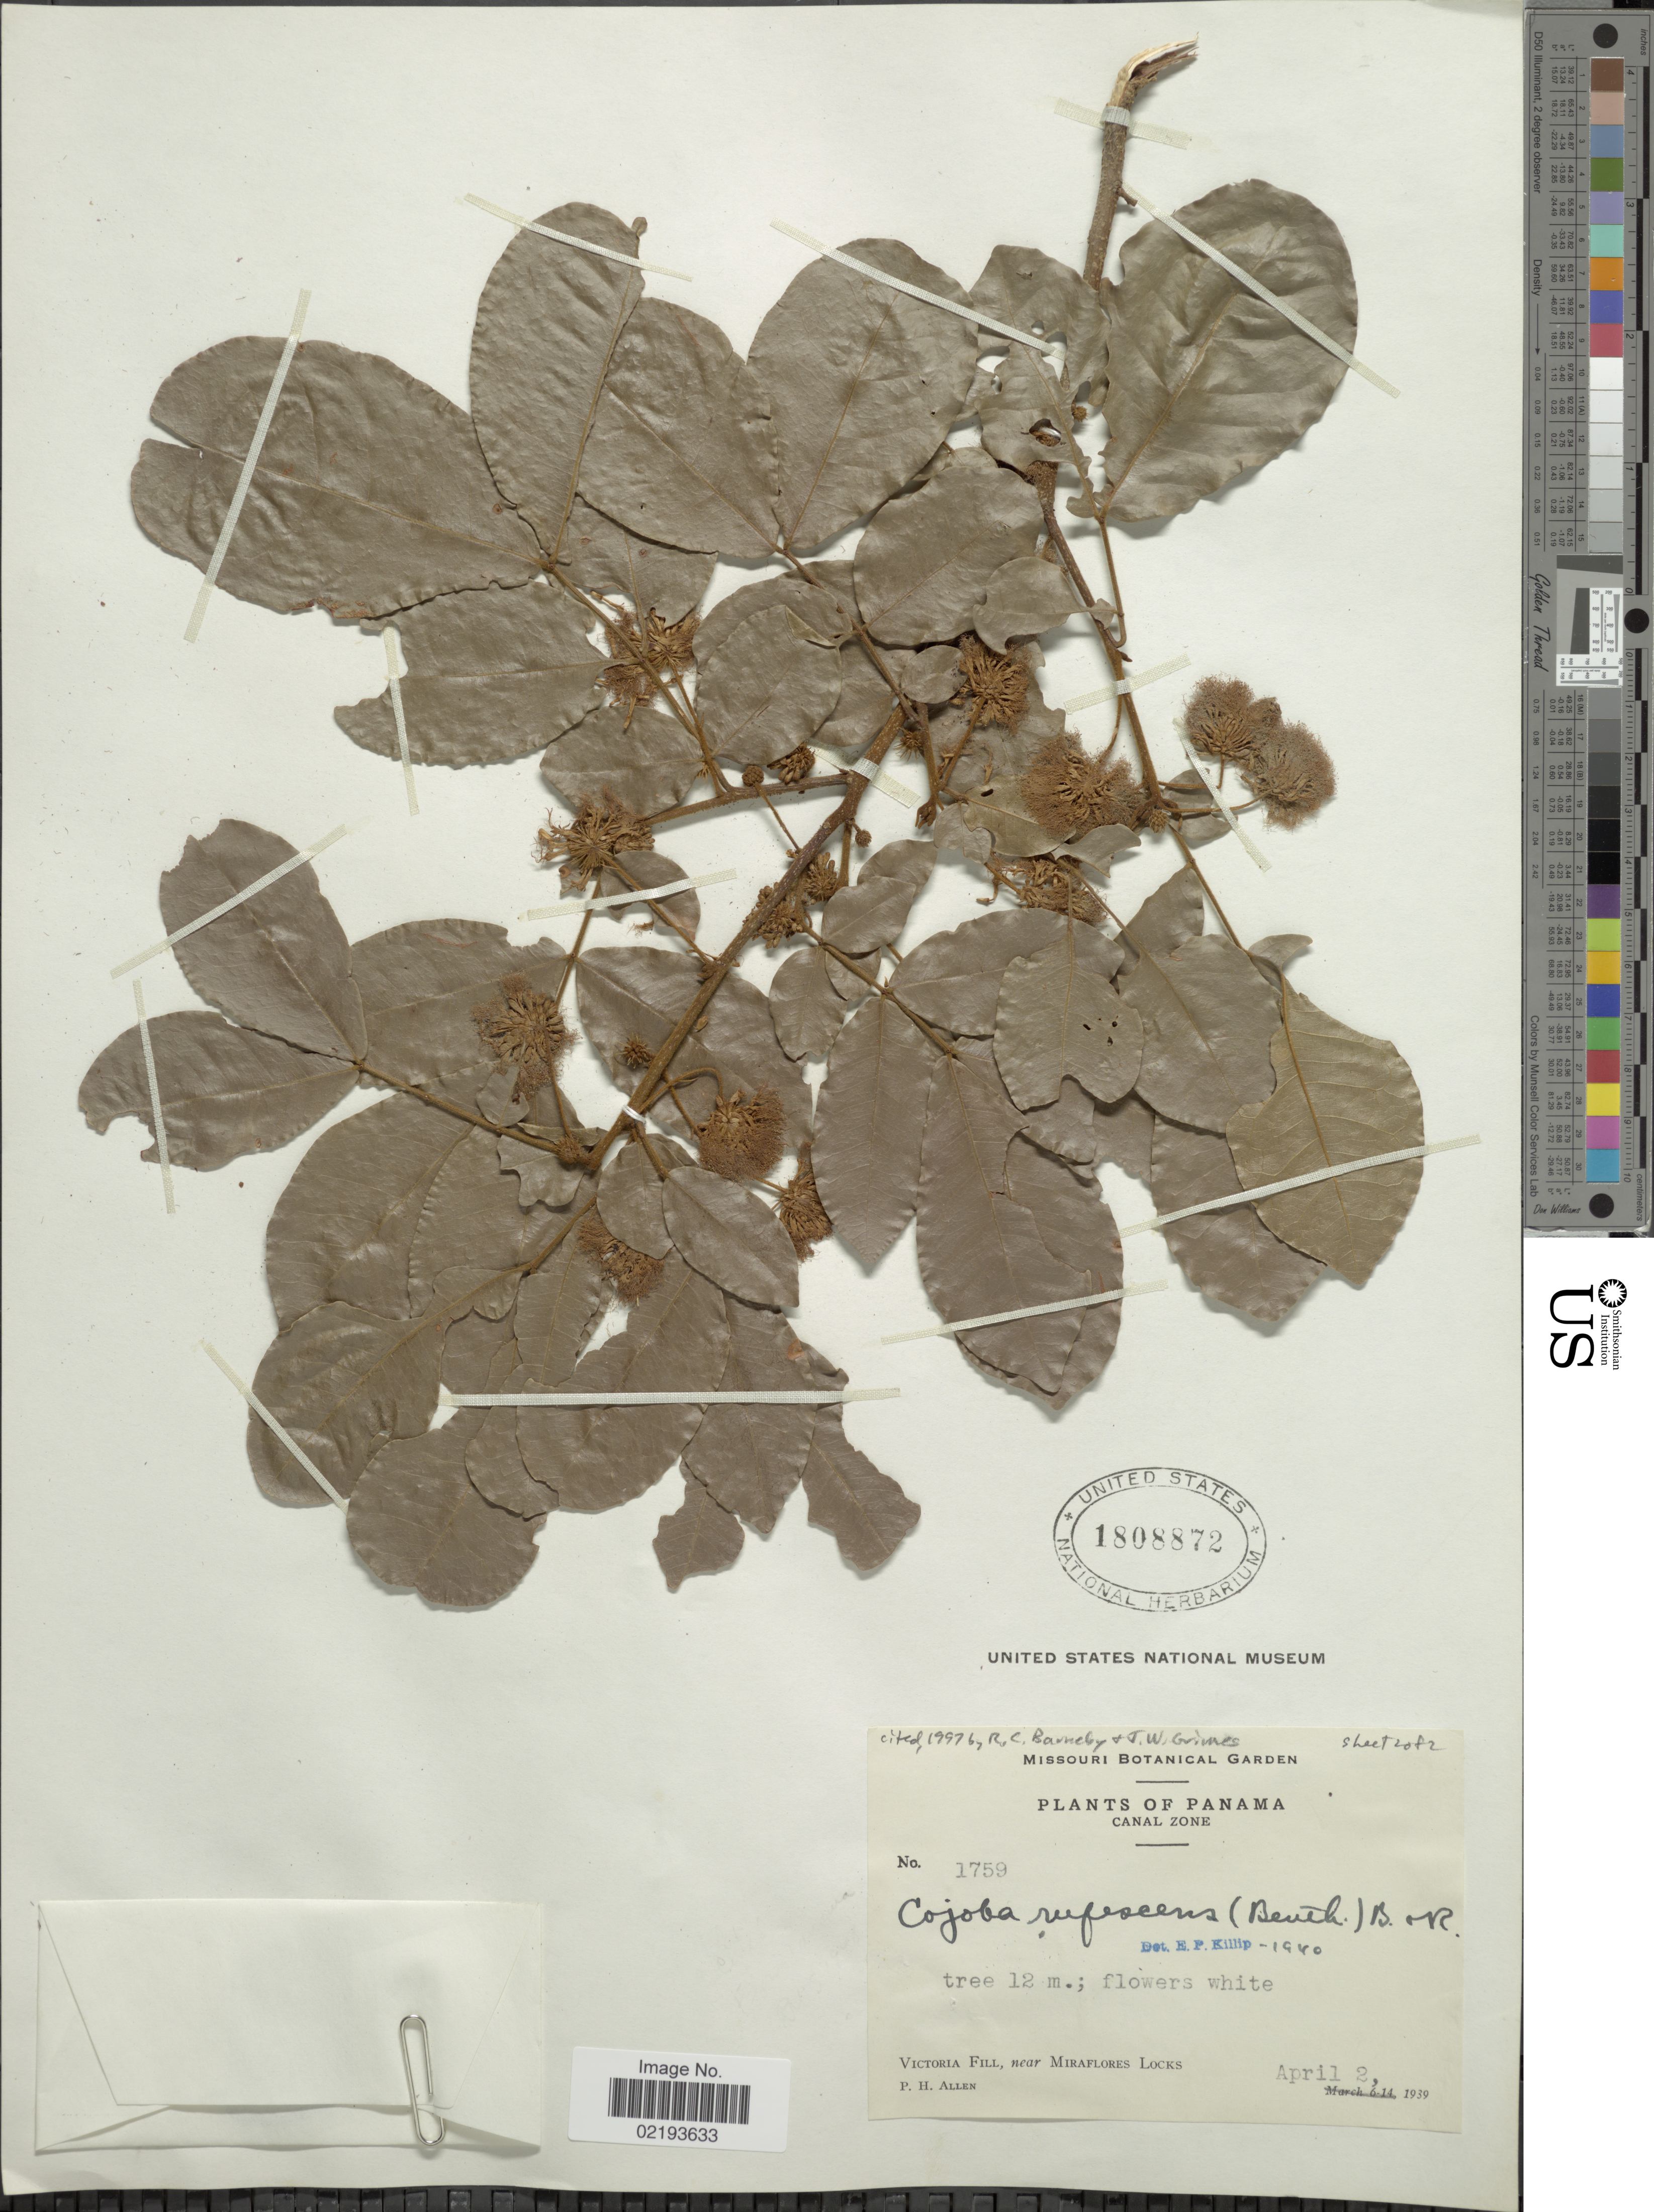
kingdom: Plantae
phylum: Tracheophyta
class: Magnoliopsida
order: Fabales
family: Fabaceae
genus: Cojoba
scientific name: Cojoba rufescens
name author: (Benth.) Britton & Rose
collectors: P. H. Allen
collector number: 1759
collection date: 1939-04-02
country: Panama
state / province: Panamá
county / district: Canal Zone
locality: Canal Zone, Victoria Fill, near Miraflores Locks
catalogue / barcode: US 1808872